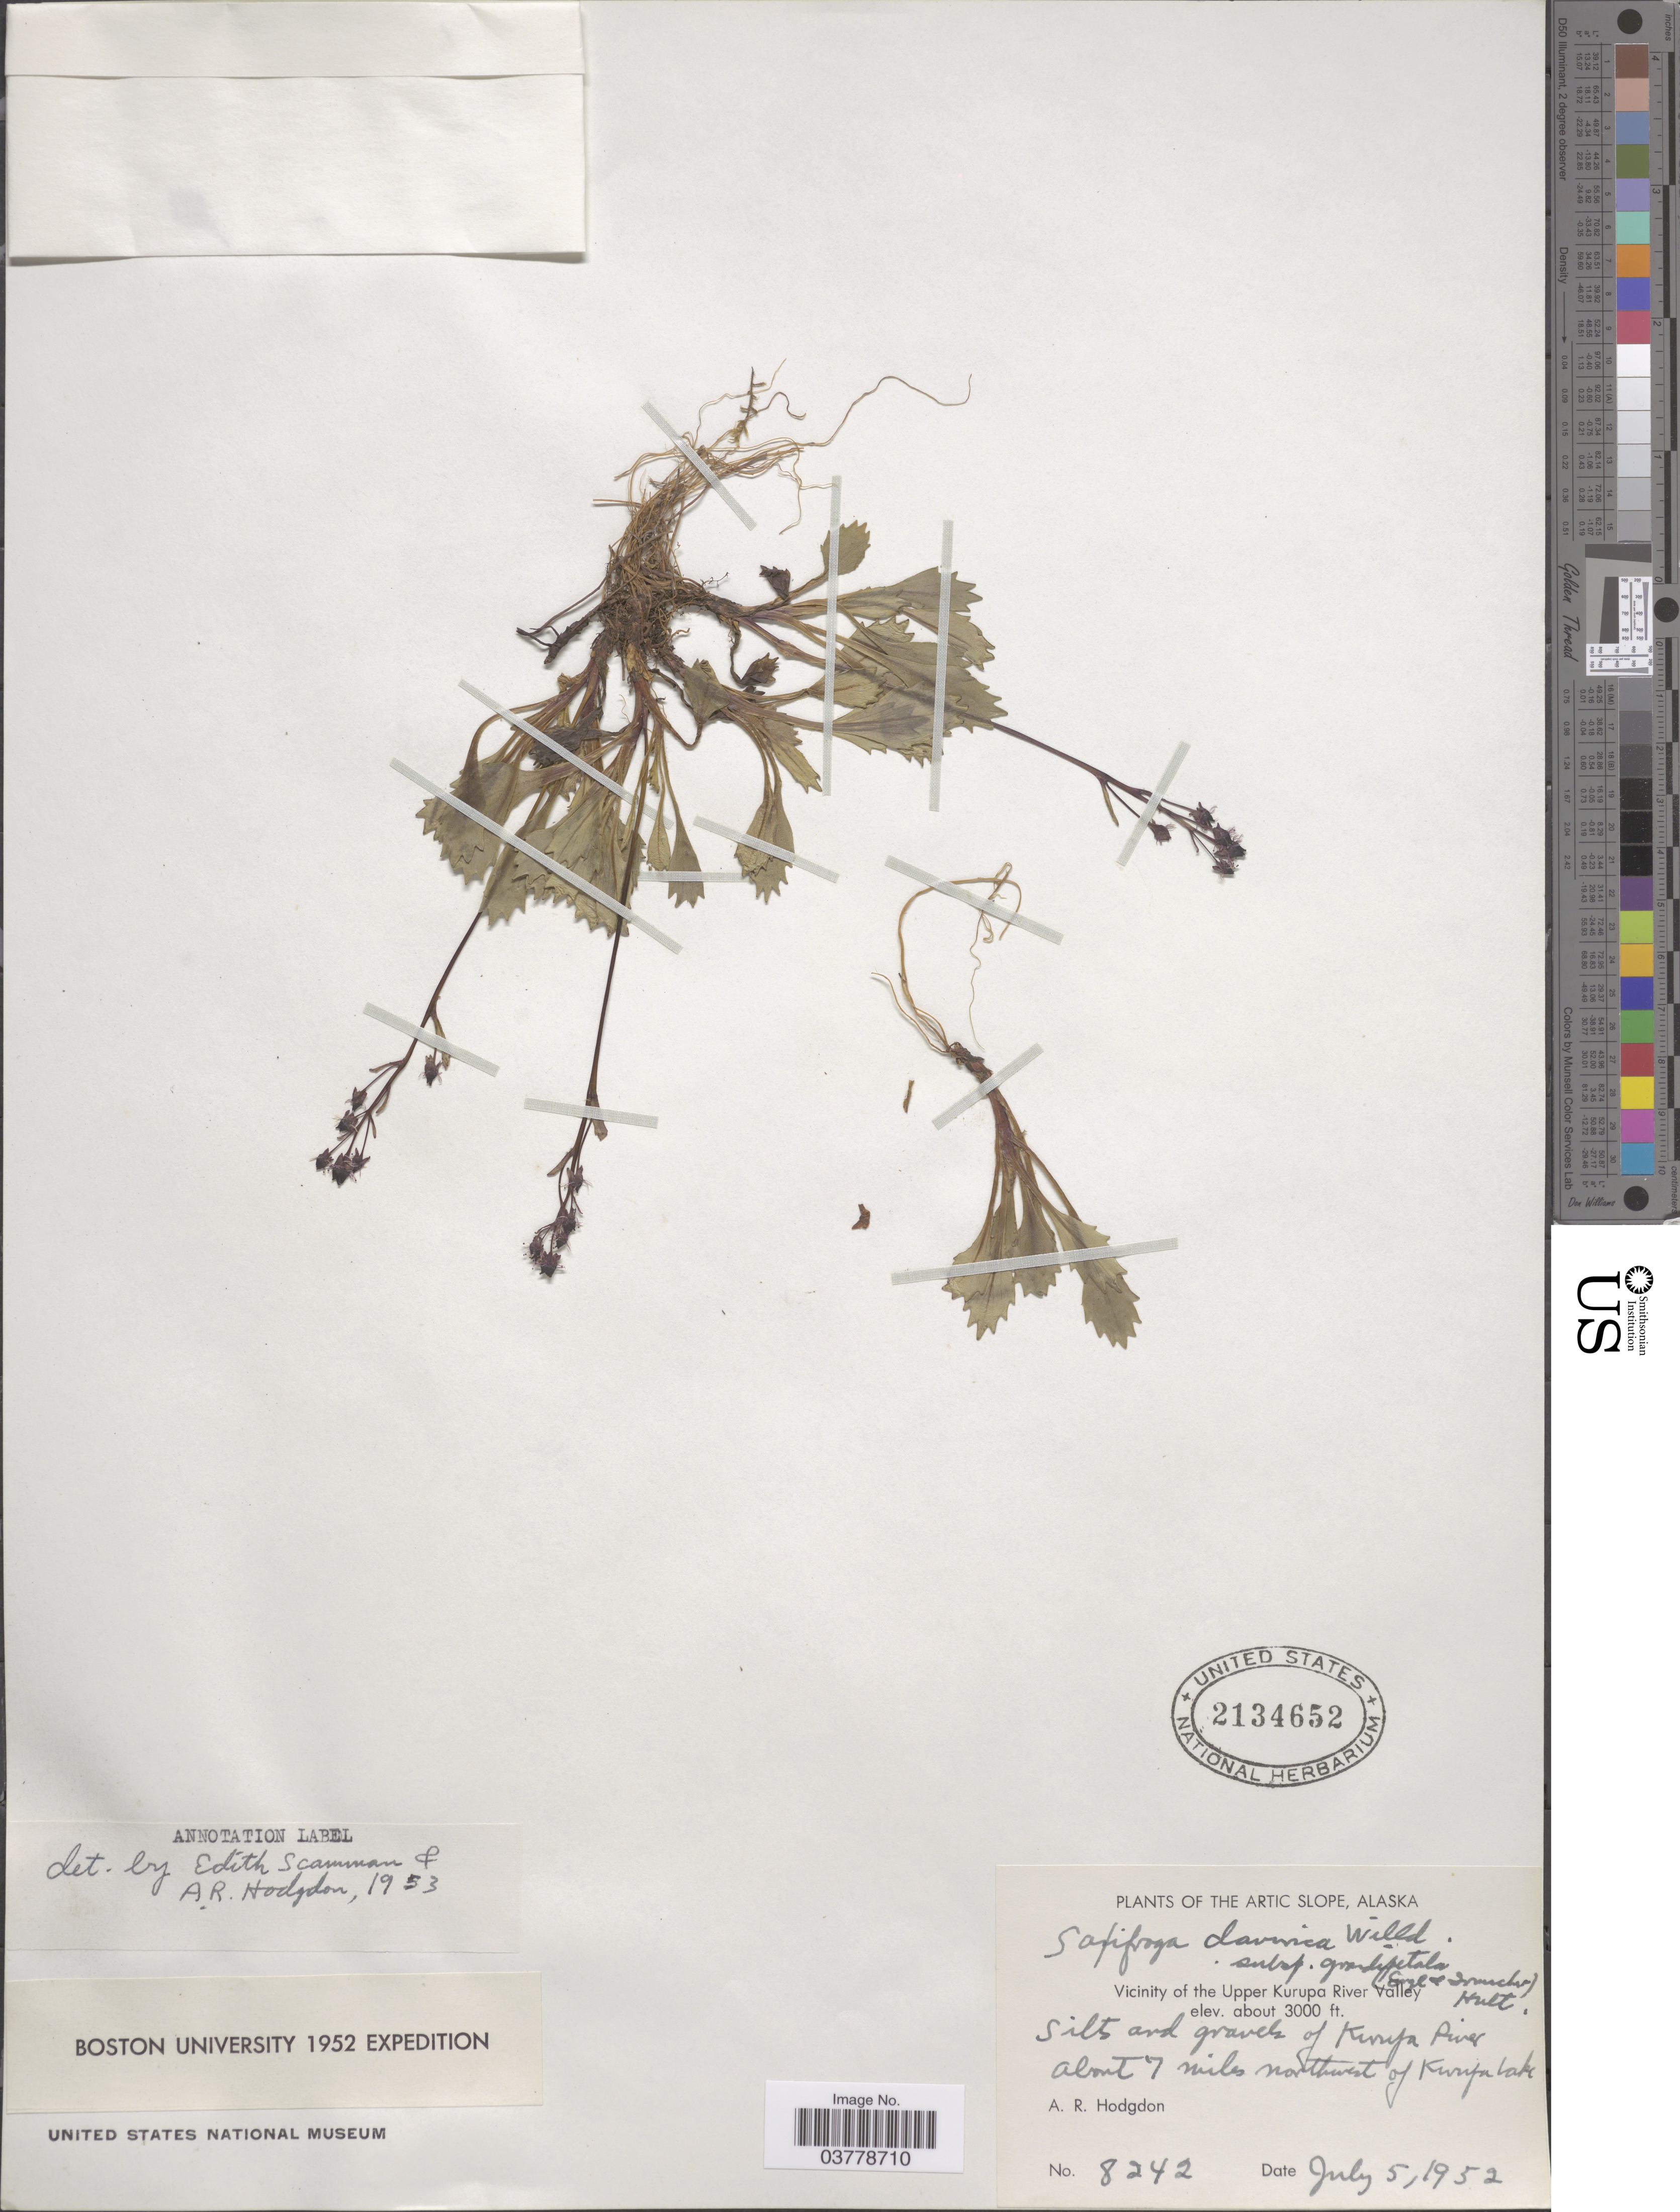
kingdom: Plantae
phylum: Tracheophyta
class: Magnoliopsida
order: Saxifragales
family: Saxifragaceae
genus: Micranthes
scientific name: Micranthes calycina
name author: (Sternb.) Gornall & H. Ohba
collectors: A. R. Hodgdon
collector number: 8242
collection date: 1952-07-05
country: United States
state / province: Alaska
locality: The Arctic Slope. Vicinity of the Upper Kurupa River Valley. Kurupa River about 7 miles northwest of Kurupa Lake.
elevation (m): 914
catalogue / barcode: US 2134652